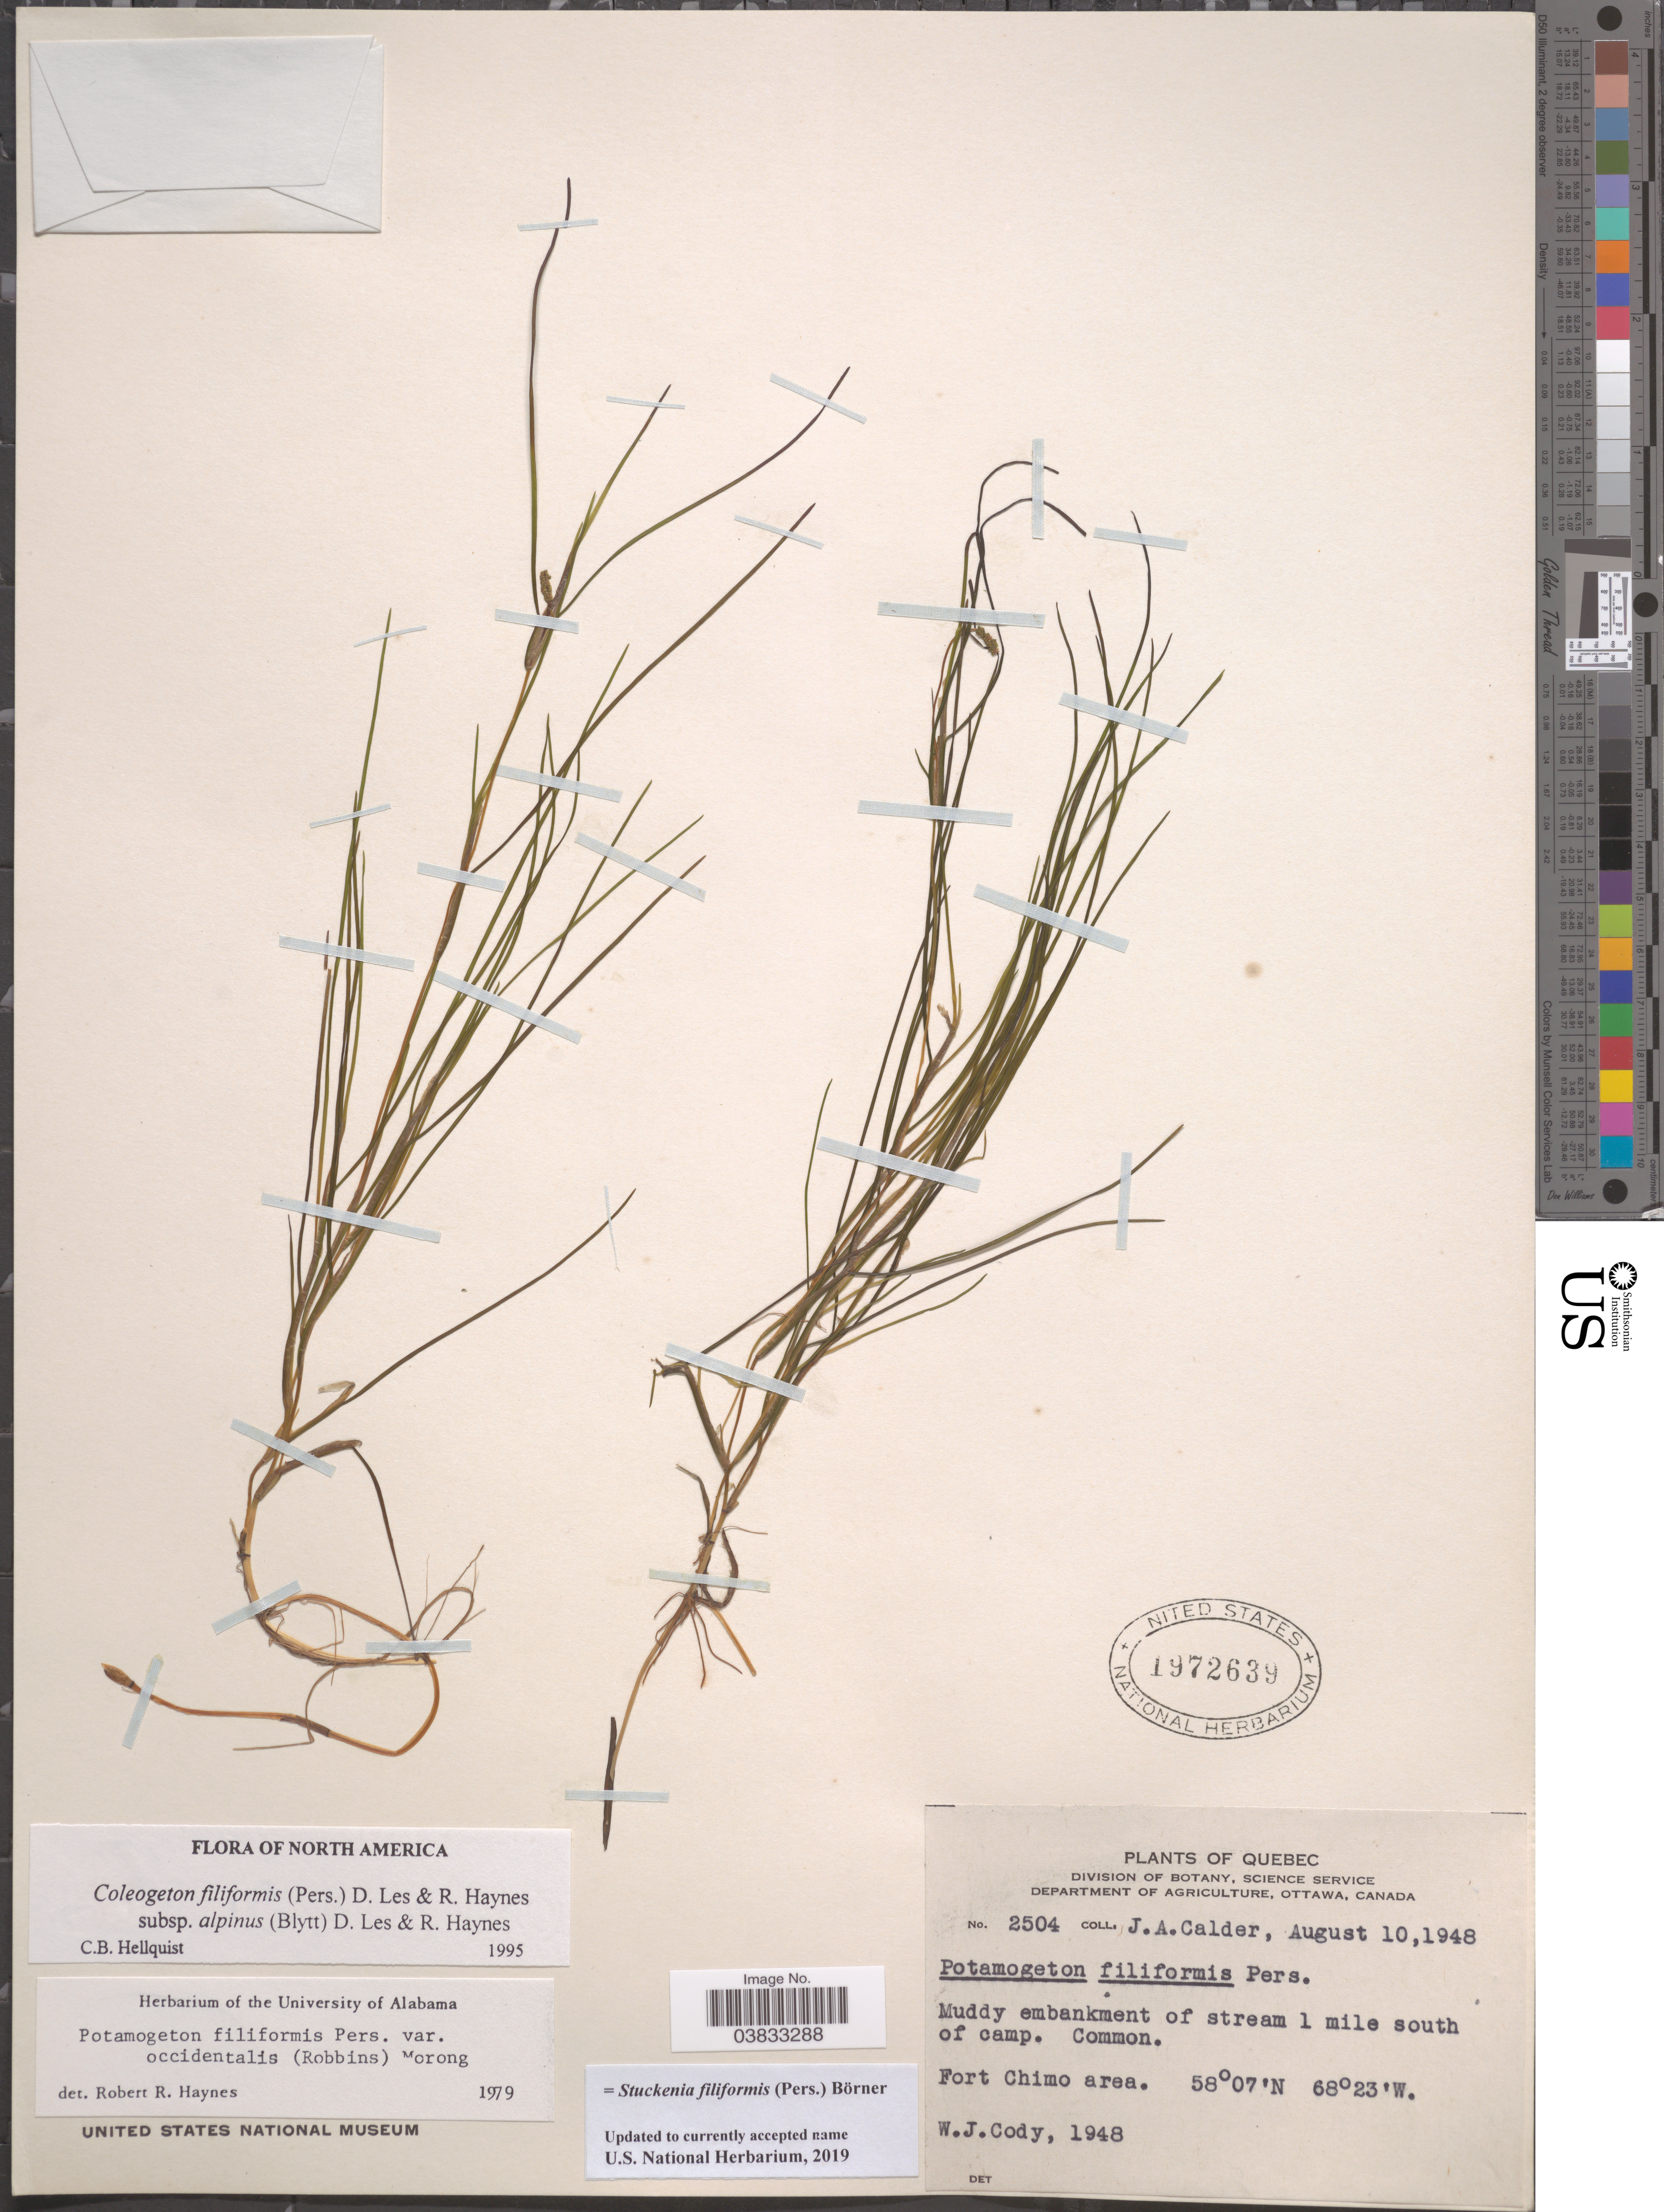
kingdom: Plantae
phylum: Tracheophyta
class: Liliopsida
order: Alismatales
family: Potamogetonaceae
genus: Stuckenia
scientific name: Stuckenia filiformis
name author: (Pers.) Börner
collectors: J. A. Calder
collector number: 2504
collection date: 1948-08-10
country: Canada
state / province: Quebec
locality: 1 mile south of camp. Fort Chimo area.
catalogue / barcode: US 1972639